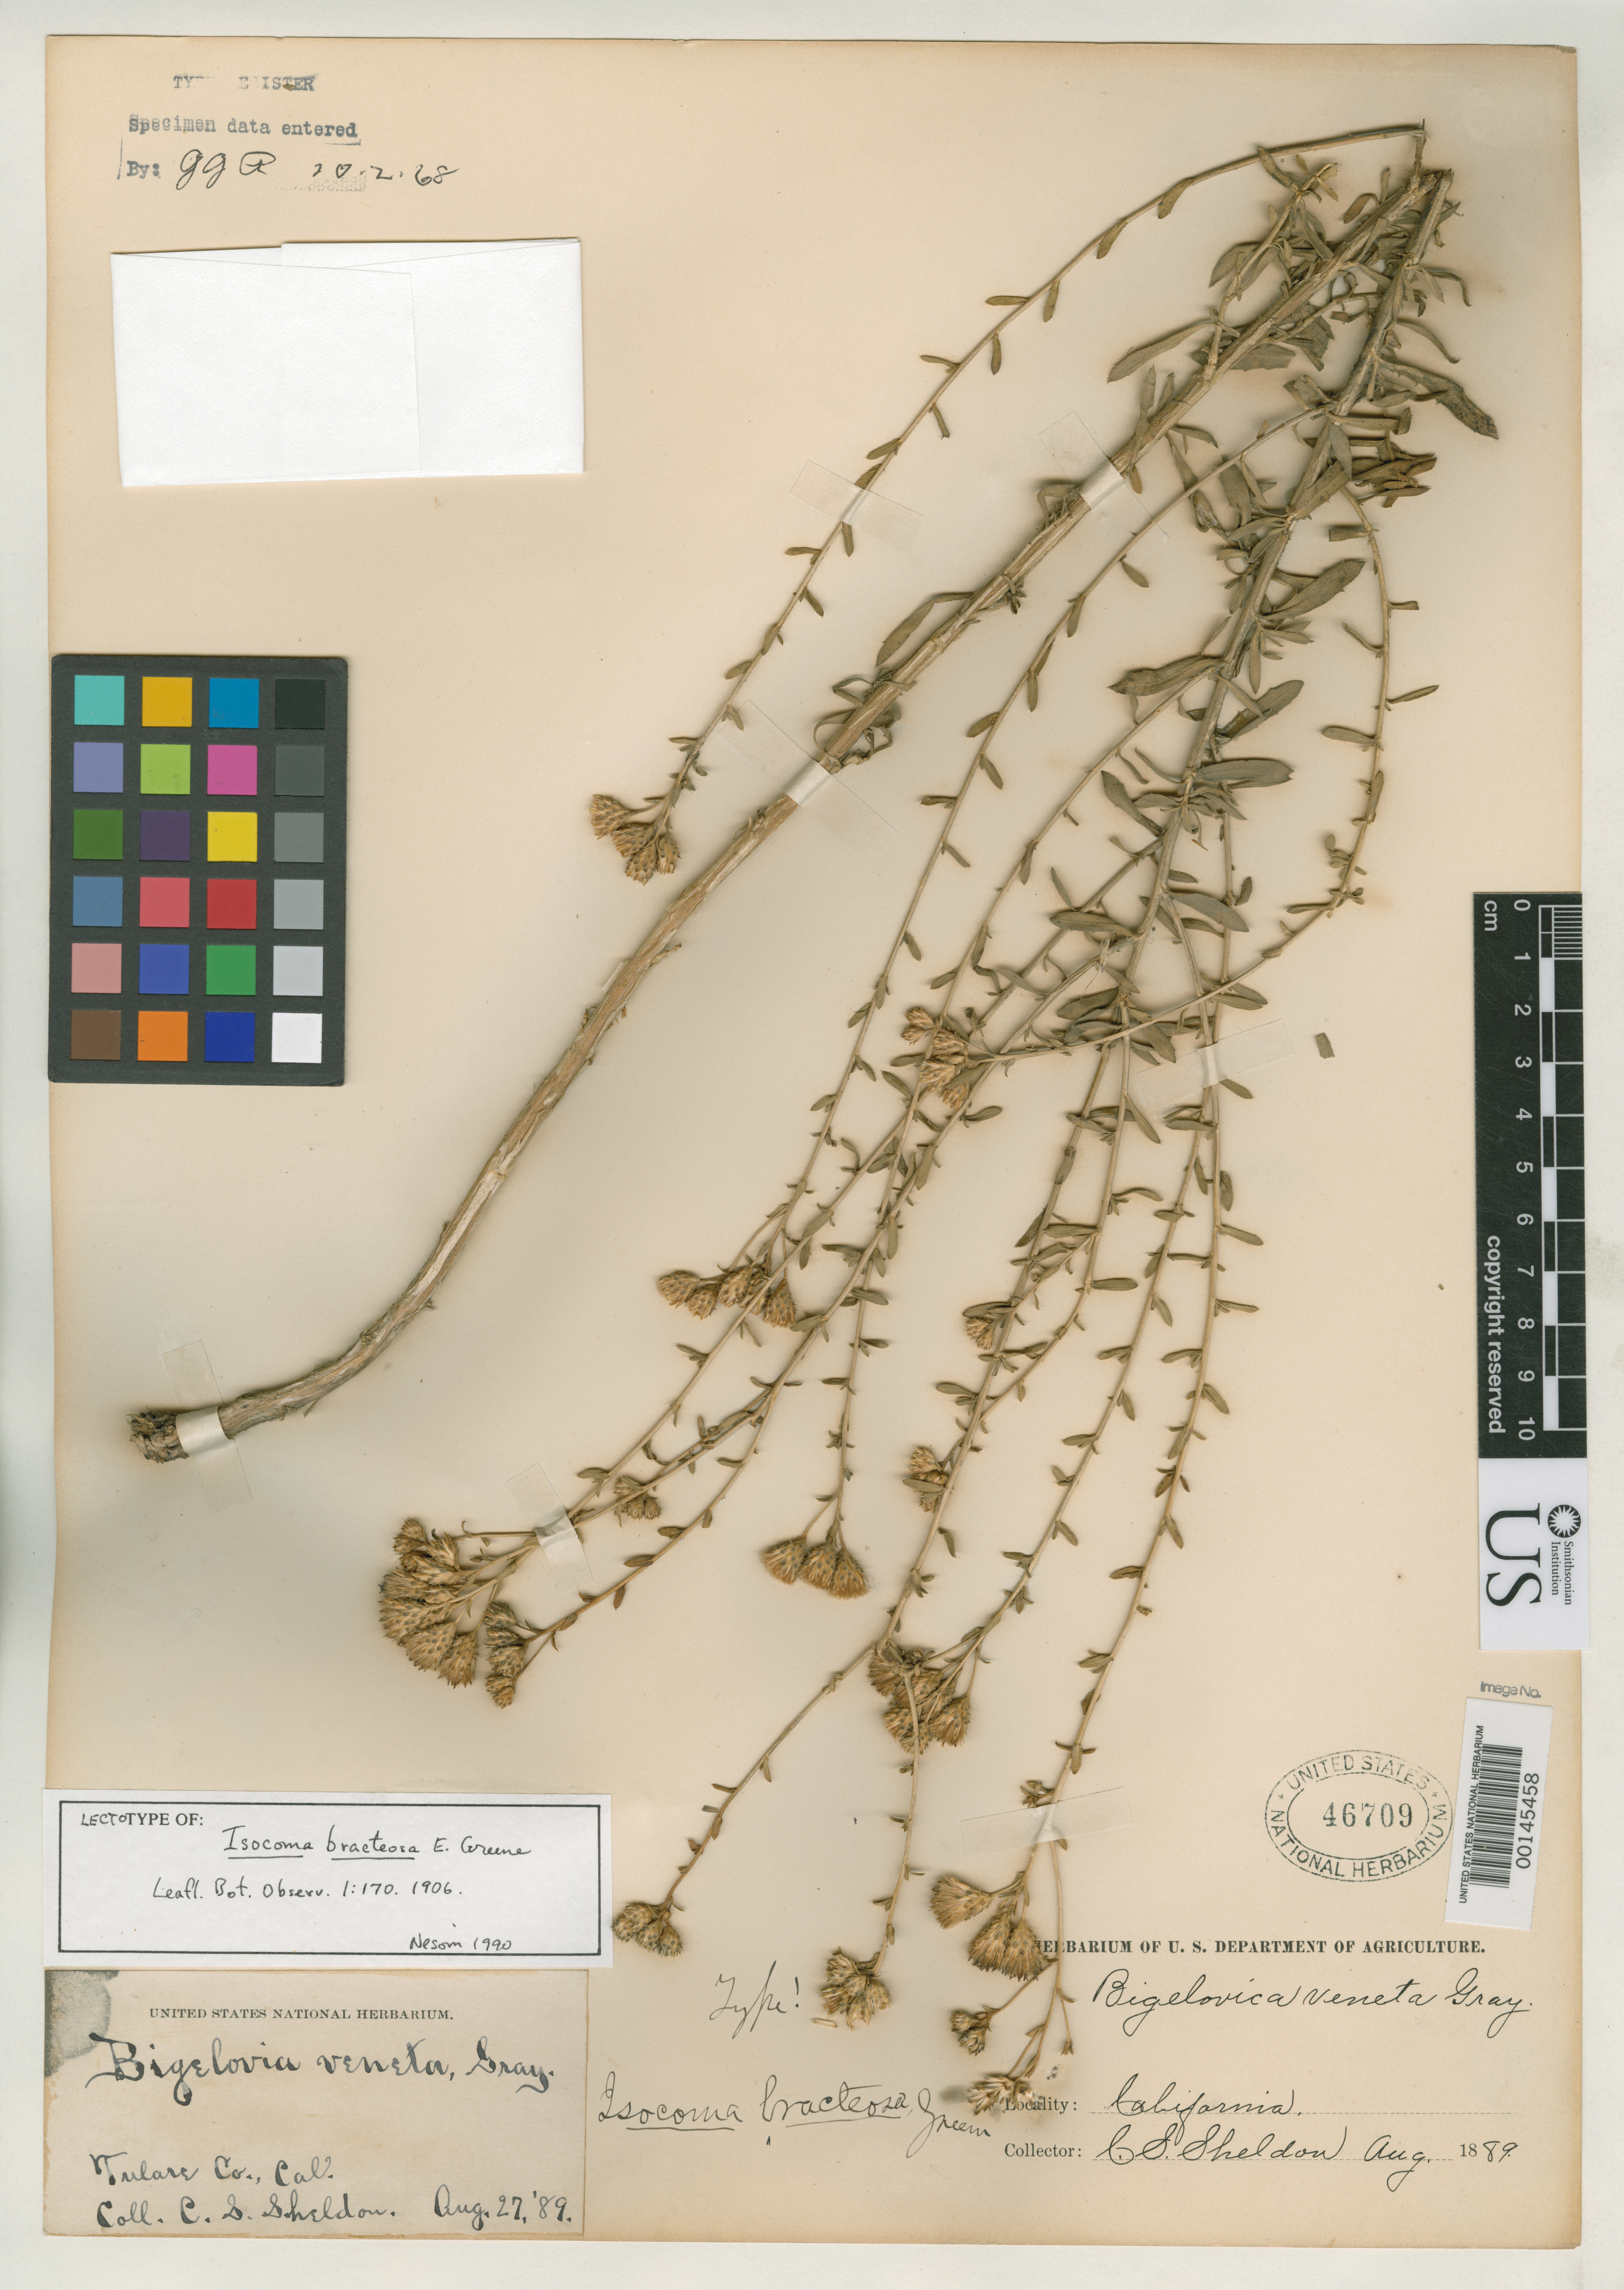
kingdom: Plantae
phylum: Tracheophyta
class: Magnoliopsida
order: Asterales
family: Asteraceae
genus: Isocoma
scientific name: Isocoma bracteosa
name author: Greene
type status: Lectotype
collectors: C. S. Sheldon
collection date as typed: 27 Aug 1889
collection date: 1889-08-27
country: United States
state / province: California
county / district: Tulare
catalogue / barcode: US 46709